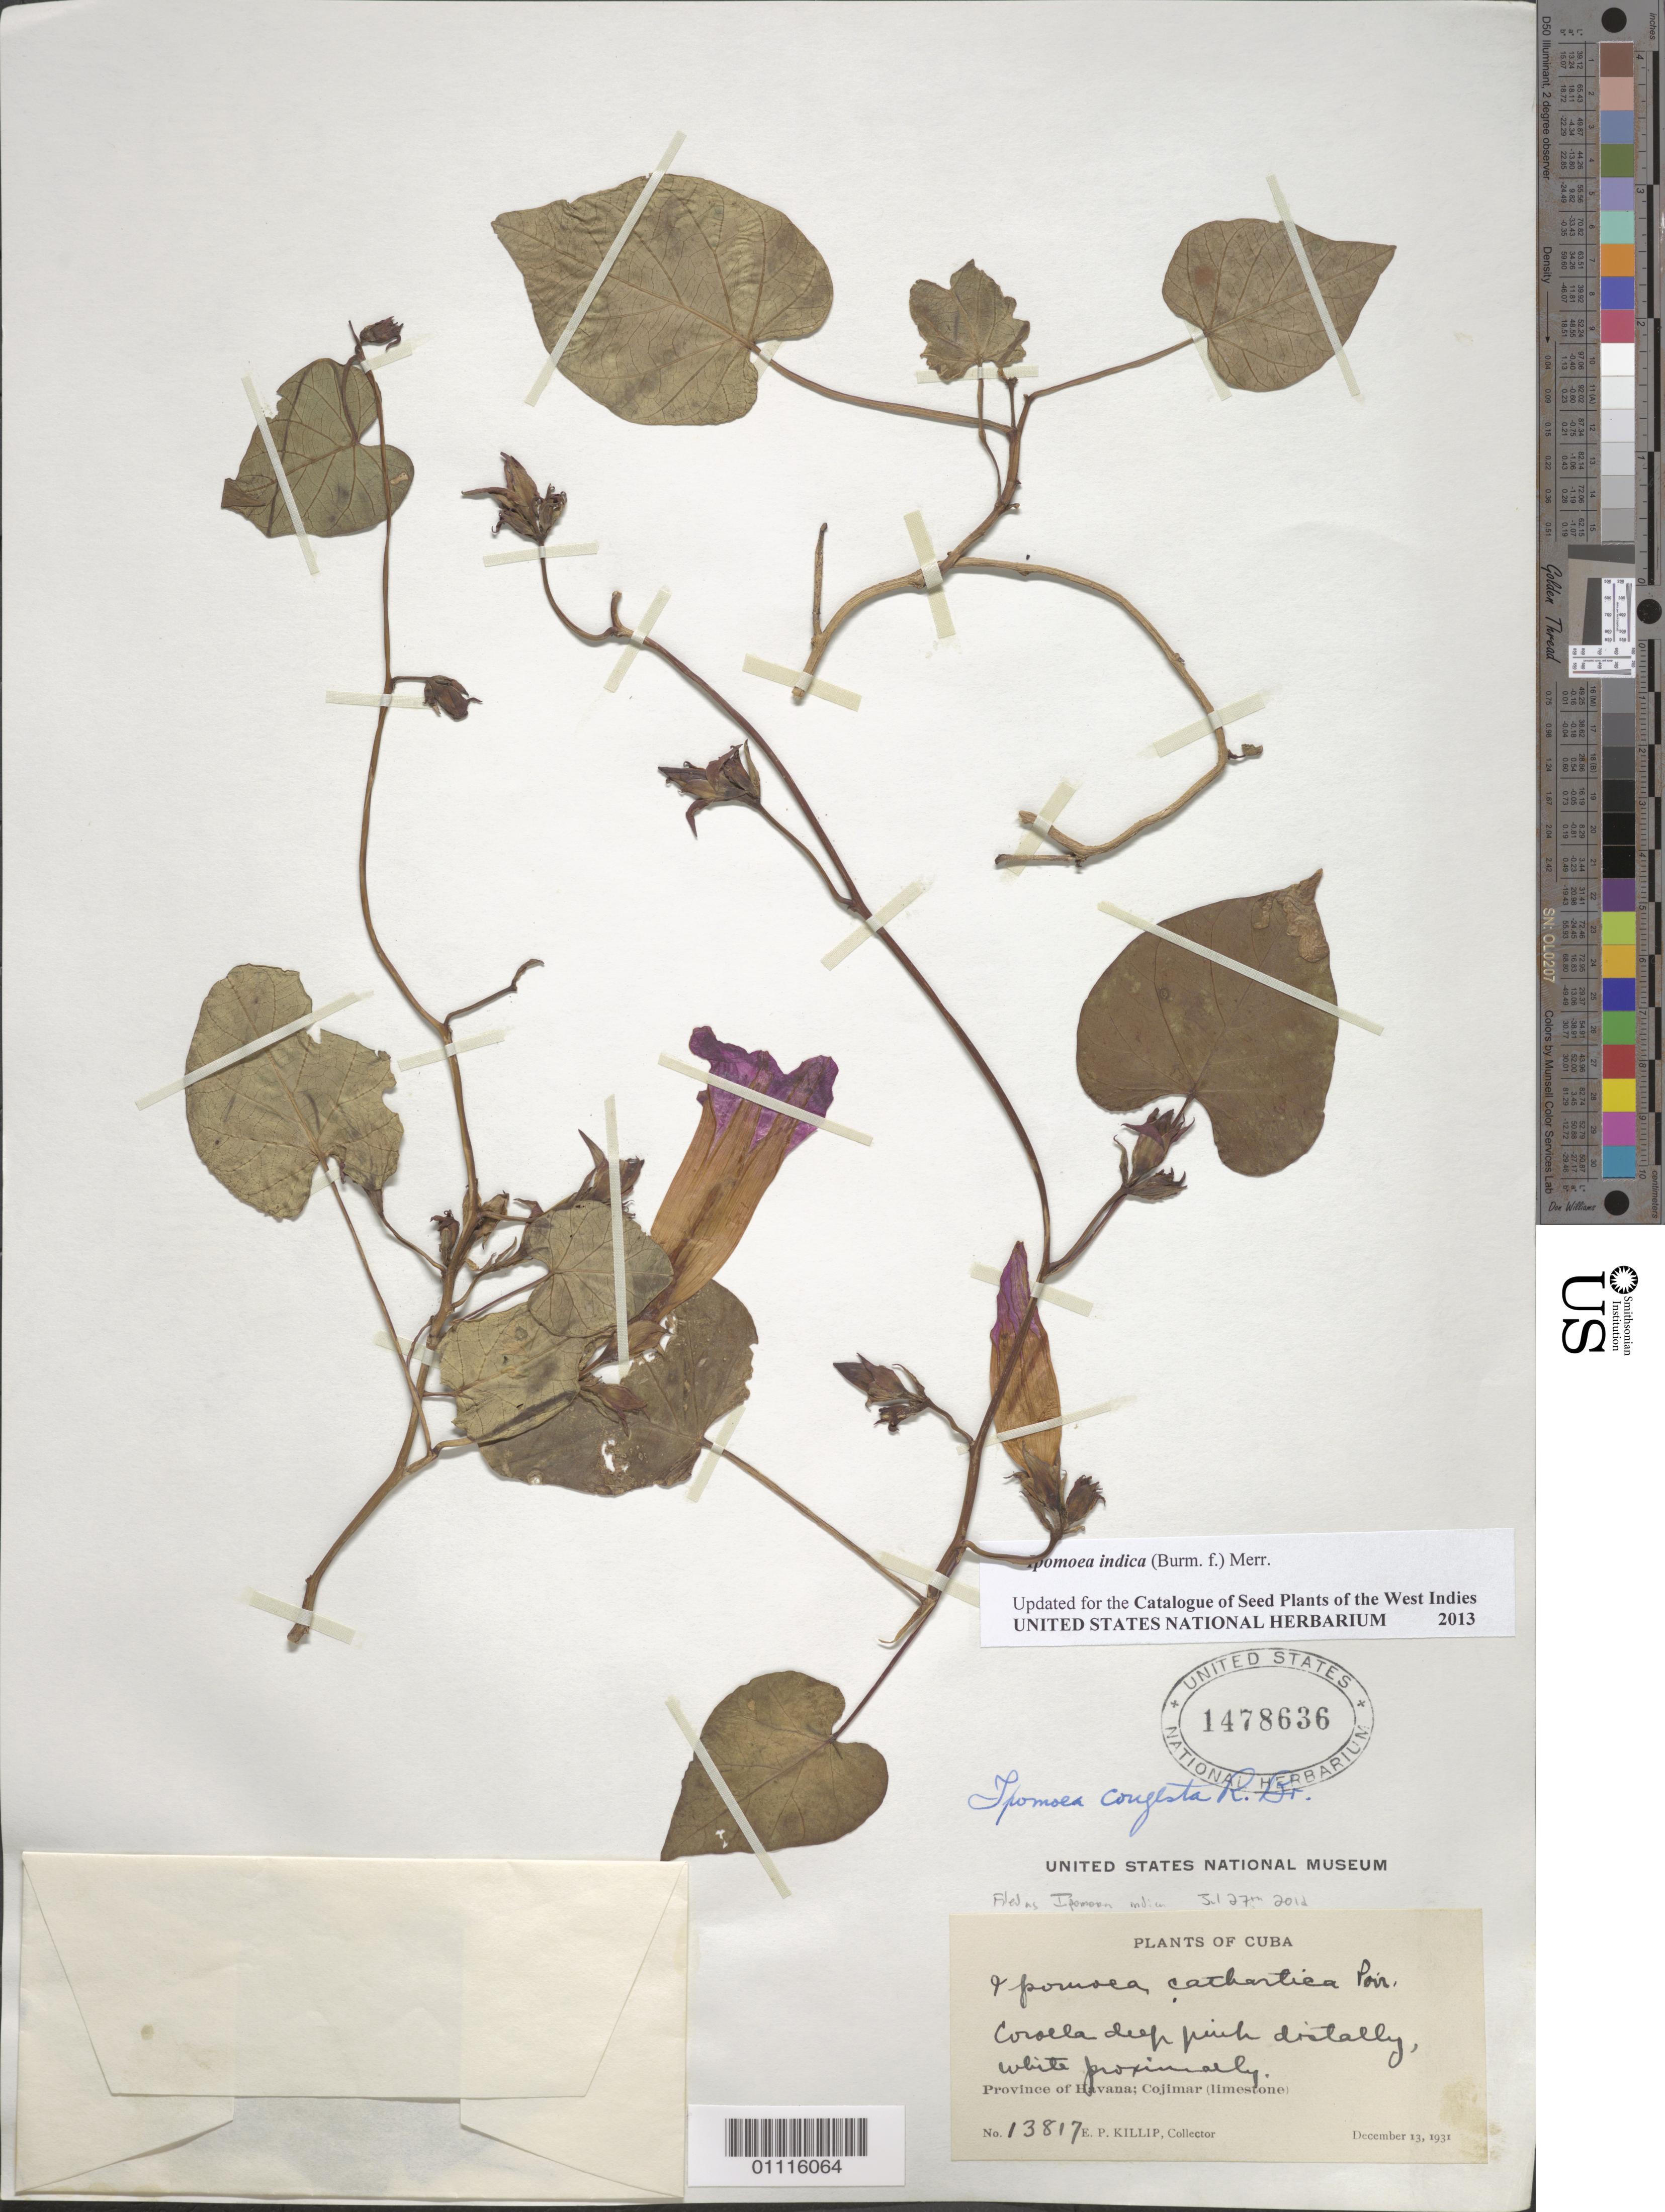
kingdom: Plantae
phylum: Tracheophyta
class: Magnoliopsida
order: Solanales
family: Convolvulaceae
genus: Ipomoea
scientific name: Ipomoea indica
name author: (Burm.) Merr.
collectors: E. P. Killip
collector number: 13817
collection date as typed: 13 Dec 1931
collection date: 1931-12-13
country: Cuba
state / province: La Habana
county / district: Municipio Habana del Este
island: Cuba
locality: Cojimar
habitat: Limestone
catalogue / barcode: US 1478636